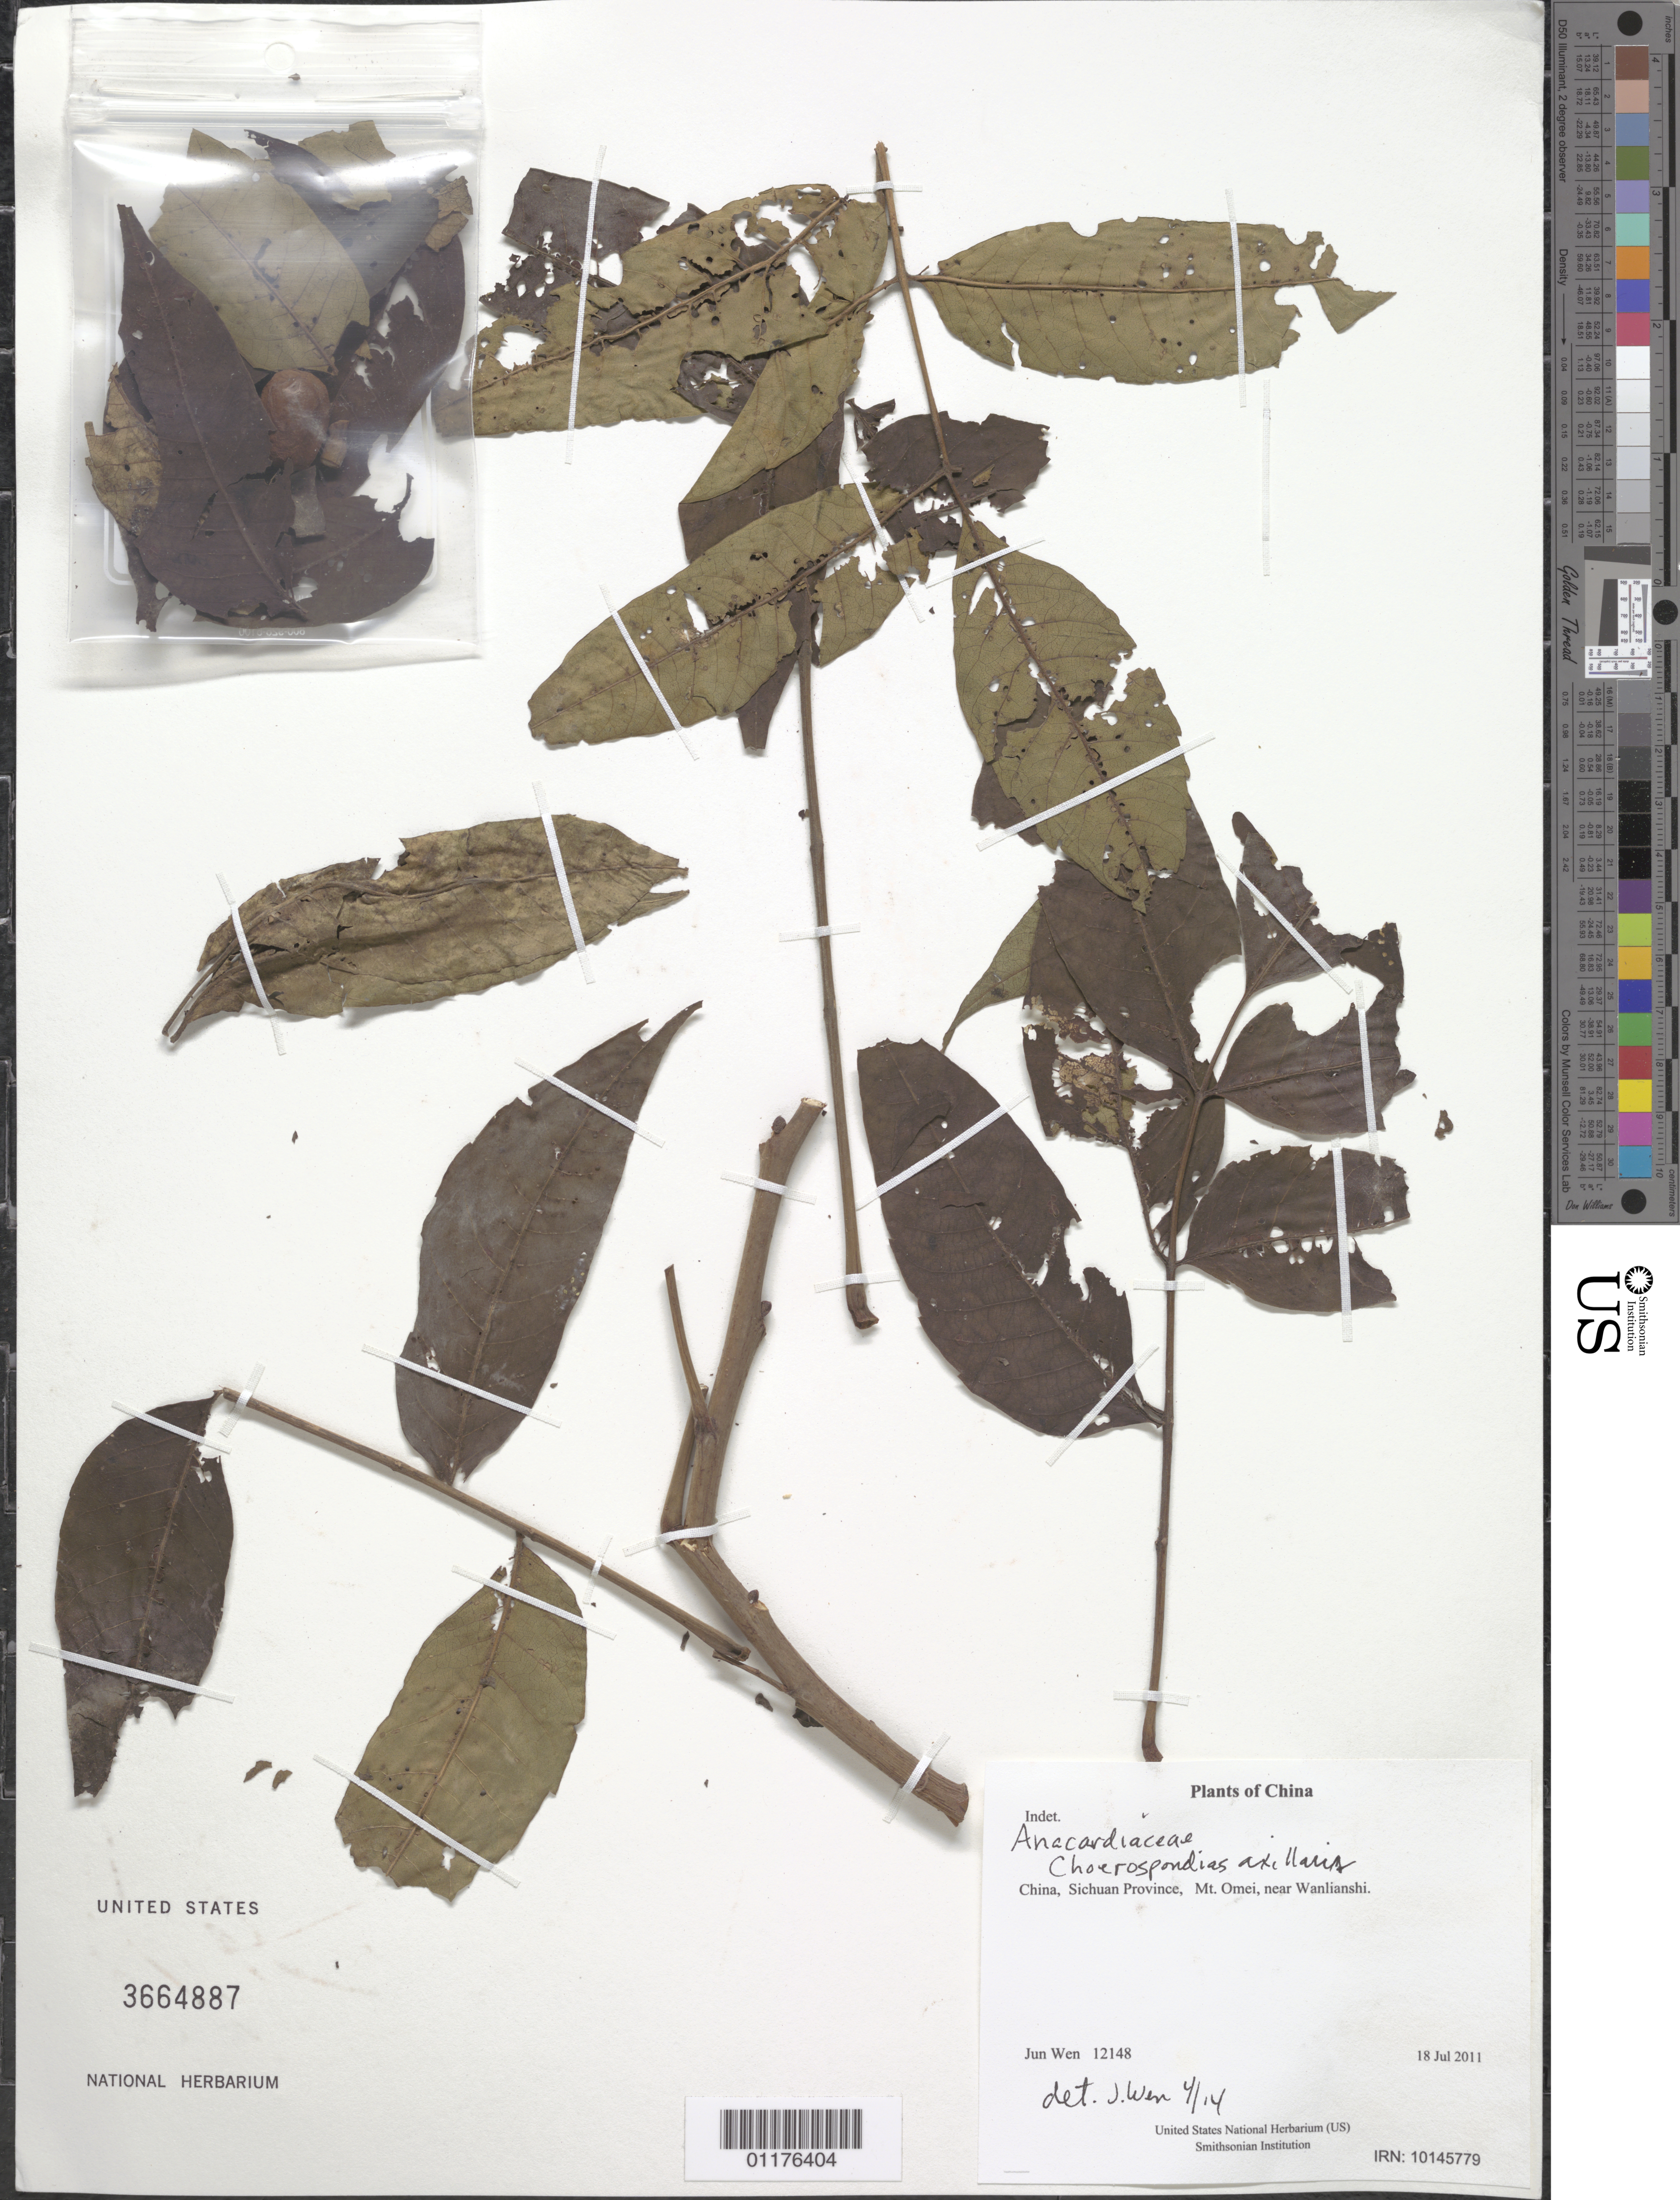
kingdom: Plantae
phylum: Tracheophyta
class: Magnoliopsida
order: Sapindales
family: Anacardiaceae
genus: Choerospondias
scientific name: Choerospondias axillaris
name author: (Roxb.) B.L. Burtt & A.W. Hill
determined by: Wen, Jun, (BOT), Smithsonian Institution - National Museum of Natural History (UNITED STATES)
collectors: J. Wen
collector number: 12148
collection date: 2011-07-18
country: China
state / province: Sichuan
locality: Mt. Omei, near Wanlianshi.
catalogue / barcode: US 3664887